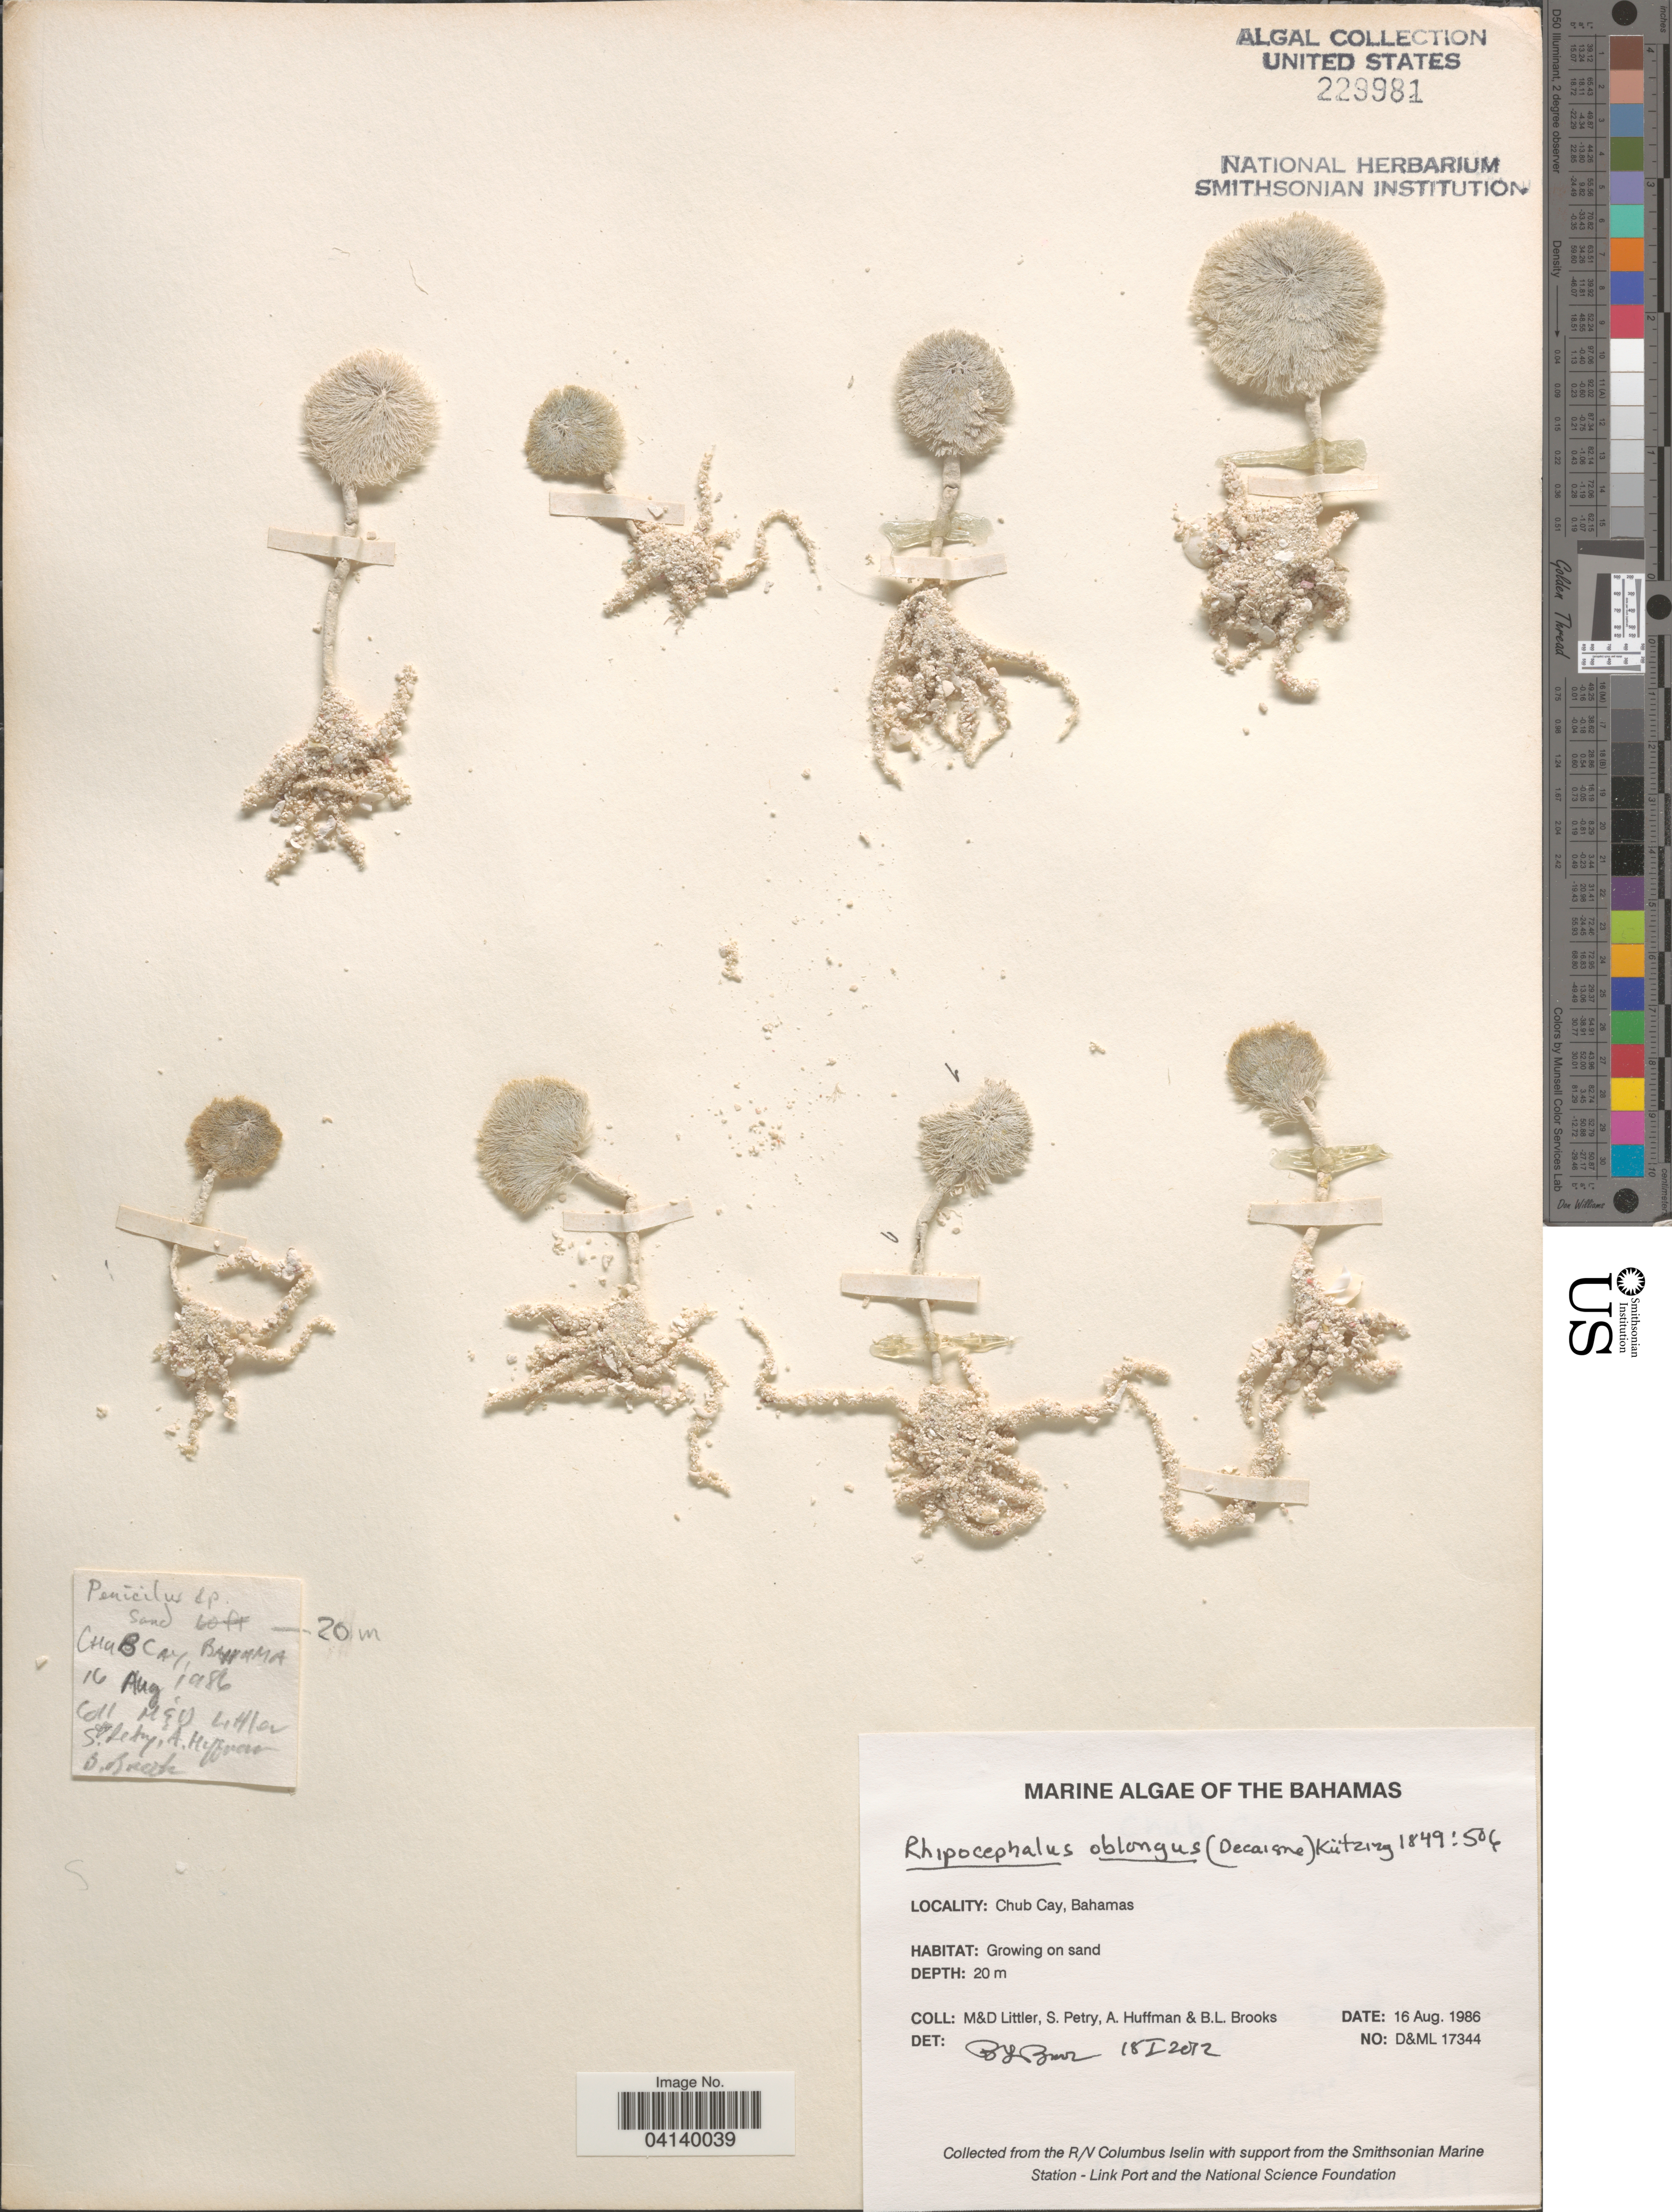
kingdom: Plantae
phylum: Chlorophyta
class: Ulvophyceae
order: Bryopsidales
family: Udoteaceae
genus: Rhipocephalus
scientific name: Rhipocephalus oblongus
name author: (Decne.) Kütz.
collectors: M. Littler, D. S. Littler, S. Petry, A. Huffman & B. Brooks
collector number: D&ML17344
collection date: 1986-08-16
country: Bahamas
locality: Chub Cay.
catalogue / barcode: US 229981